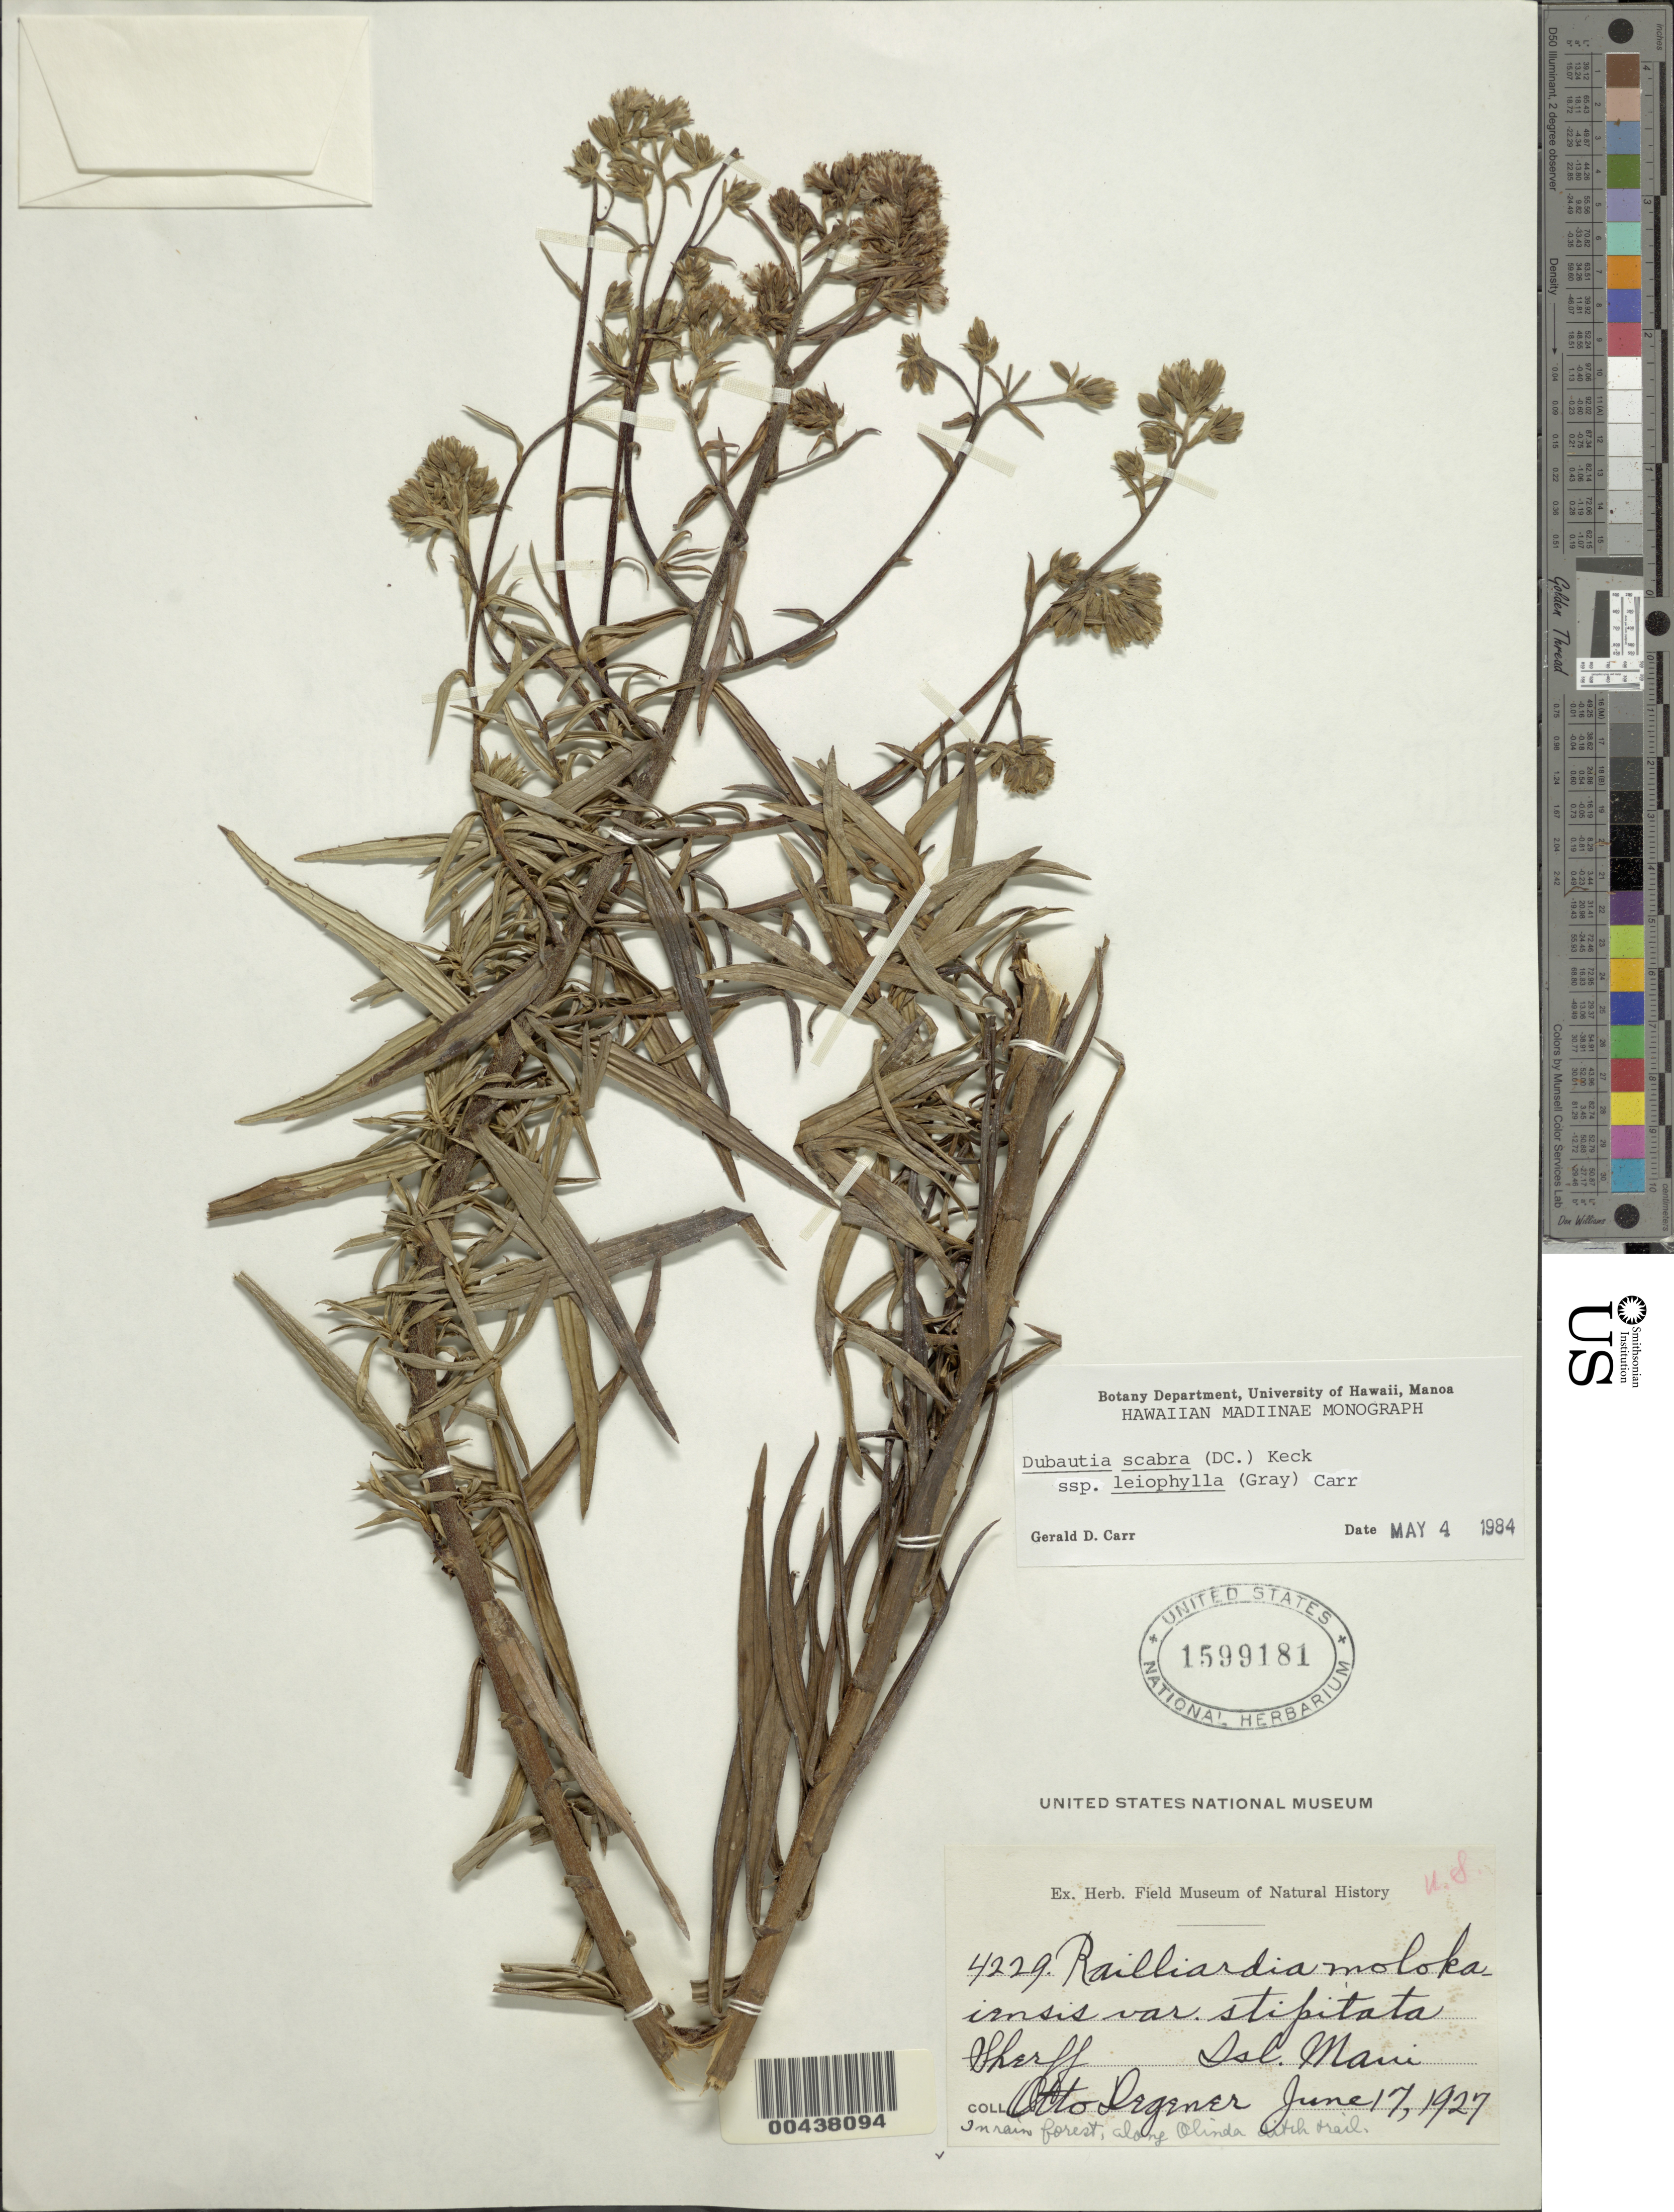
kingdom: Plantae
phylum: Tracheophyta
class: Magnoliopsida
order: Asterales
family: Asteraceae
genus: Dubautia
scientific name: Dubautia scabra subsp. leiophylla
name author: (A. Gray) G.D. Carr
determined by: Carr, G. D.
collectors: O. Degener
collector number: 4229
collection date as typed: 17 Jun 1927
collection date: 1927-06-17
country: United States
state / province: Hawaii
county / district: Maui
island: Maui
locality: Along Olinda ditch trail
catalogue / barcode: US 1599181